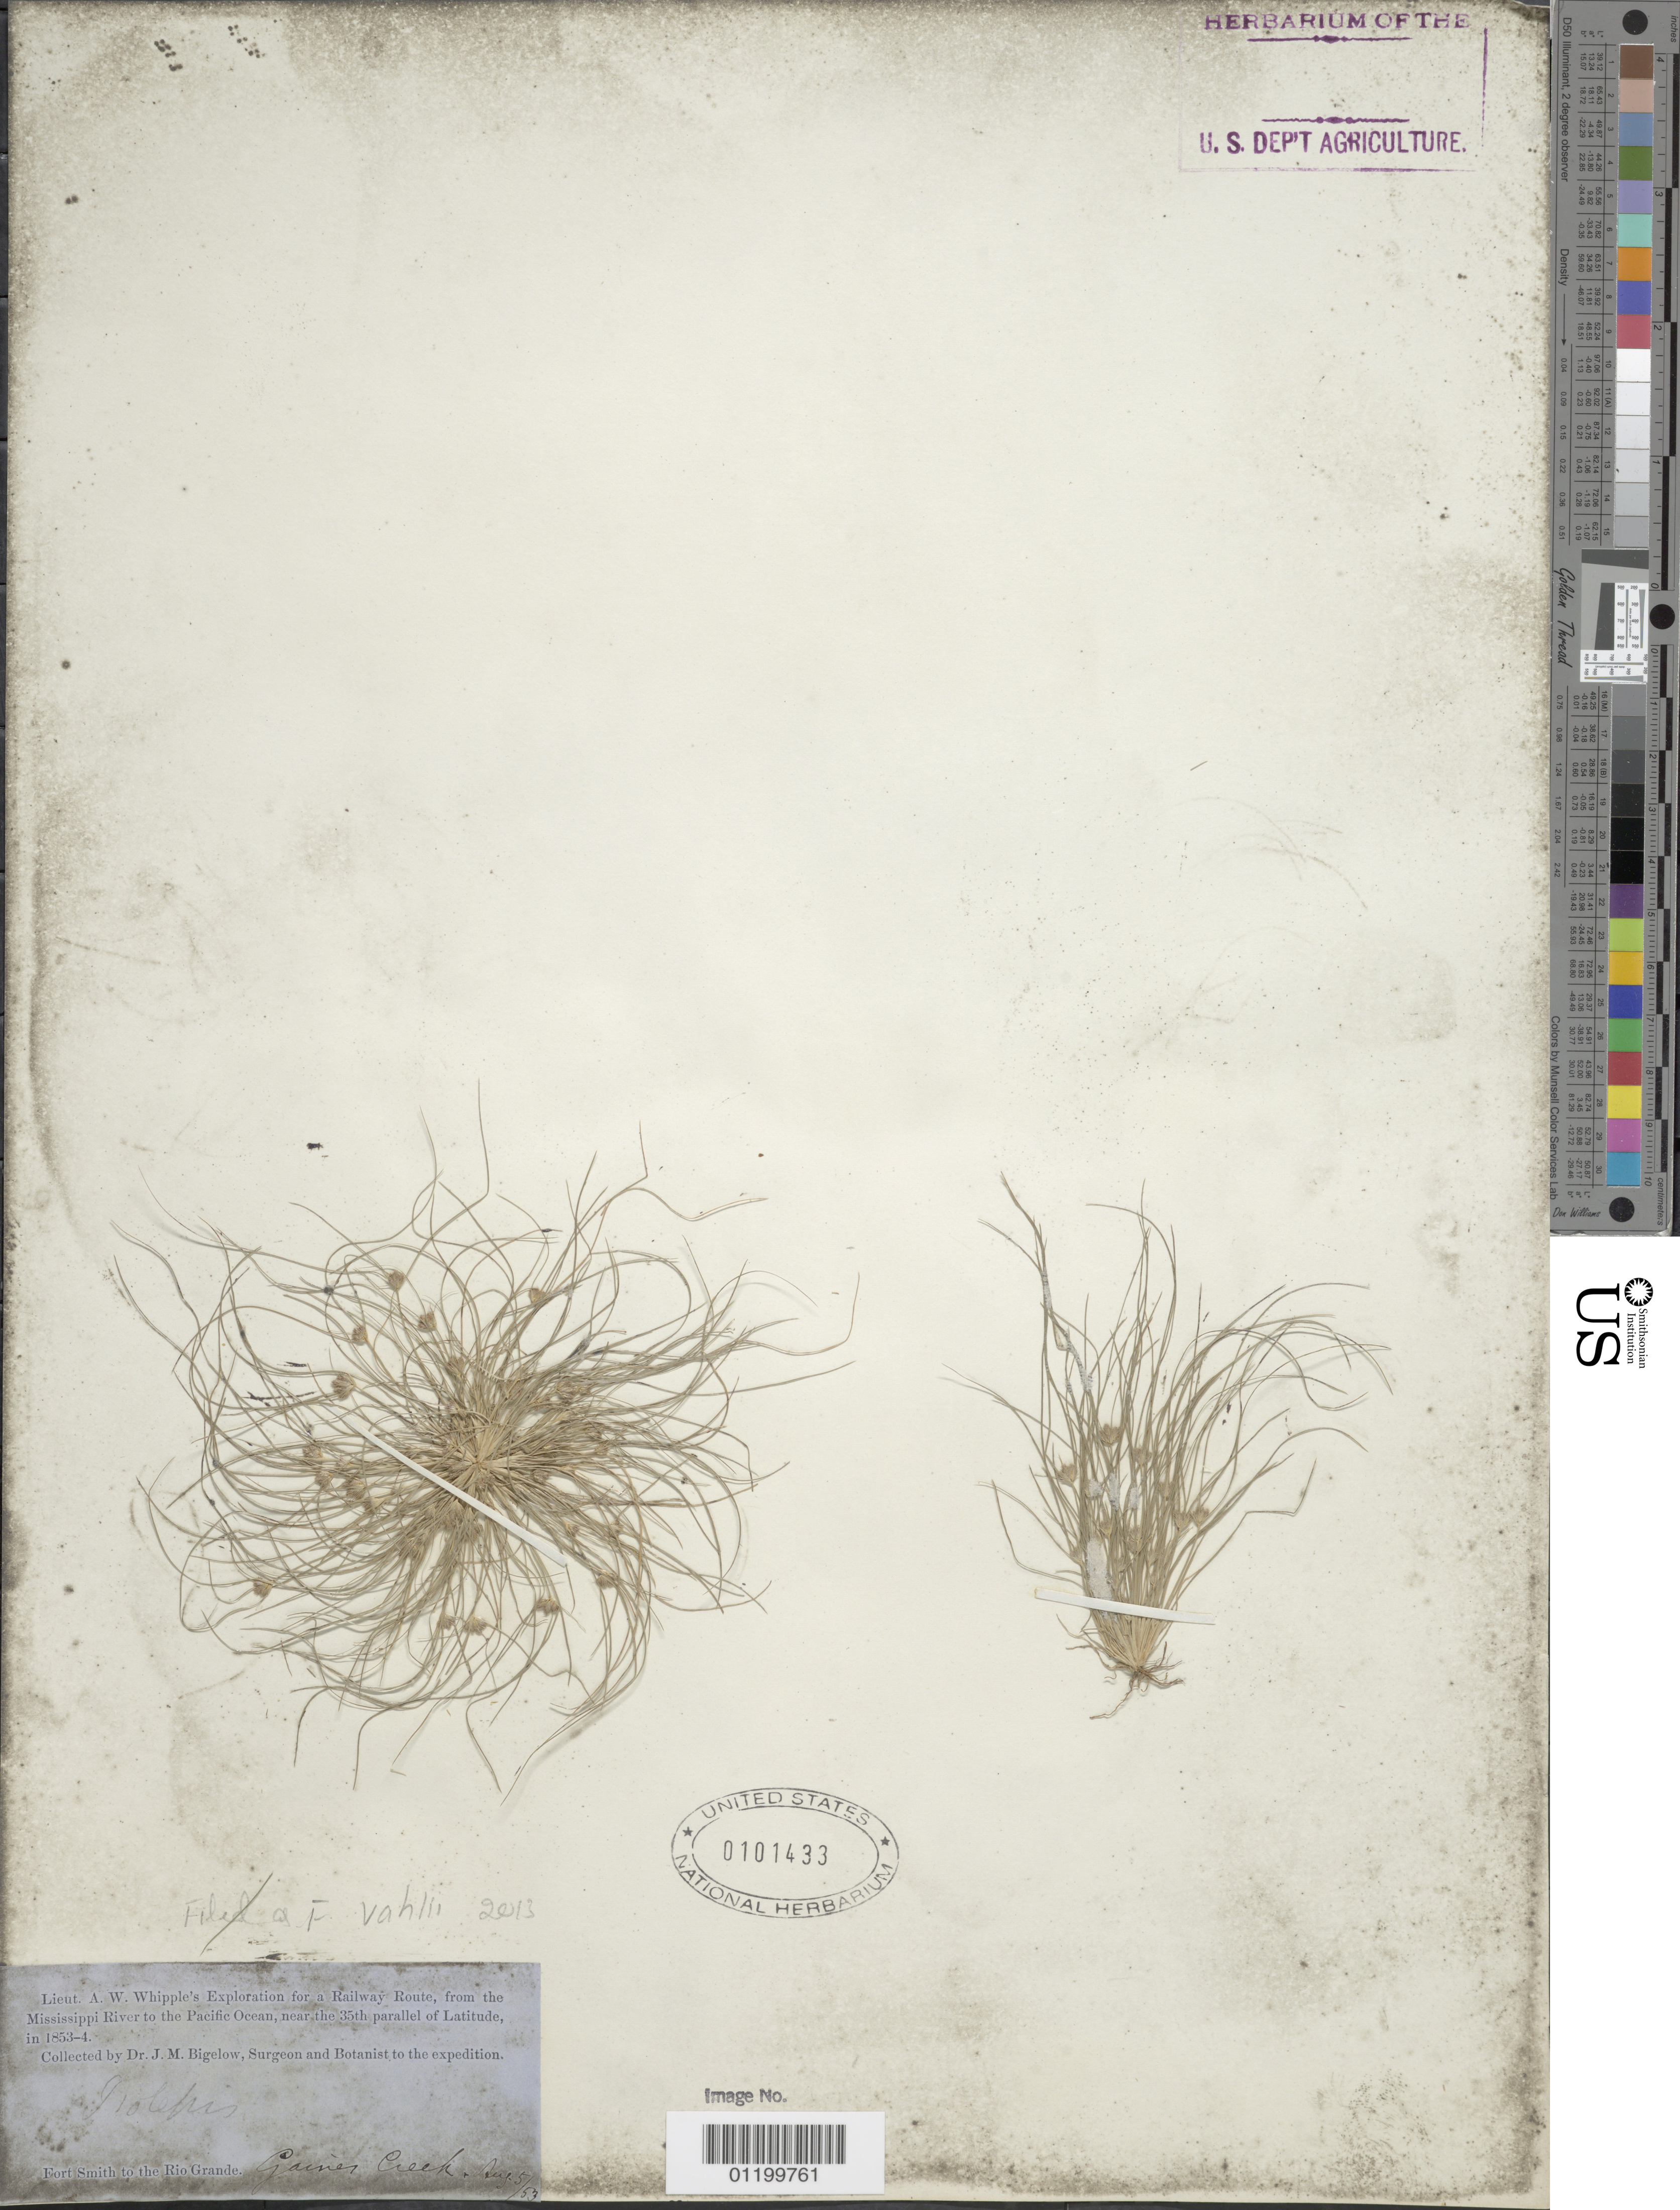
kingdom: Plantae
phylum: Tracheophyta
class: Liliopsida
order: Poales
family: Cyperaceae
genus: Fimbristylis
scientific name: Fimbristylis vahlii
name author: (Lam.) Link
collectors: J. M. Bigelow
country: United States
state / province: Oklahoma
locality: Fort Smith to the Rio Grande, Gaines Creek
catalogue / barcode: US 101433